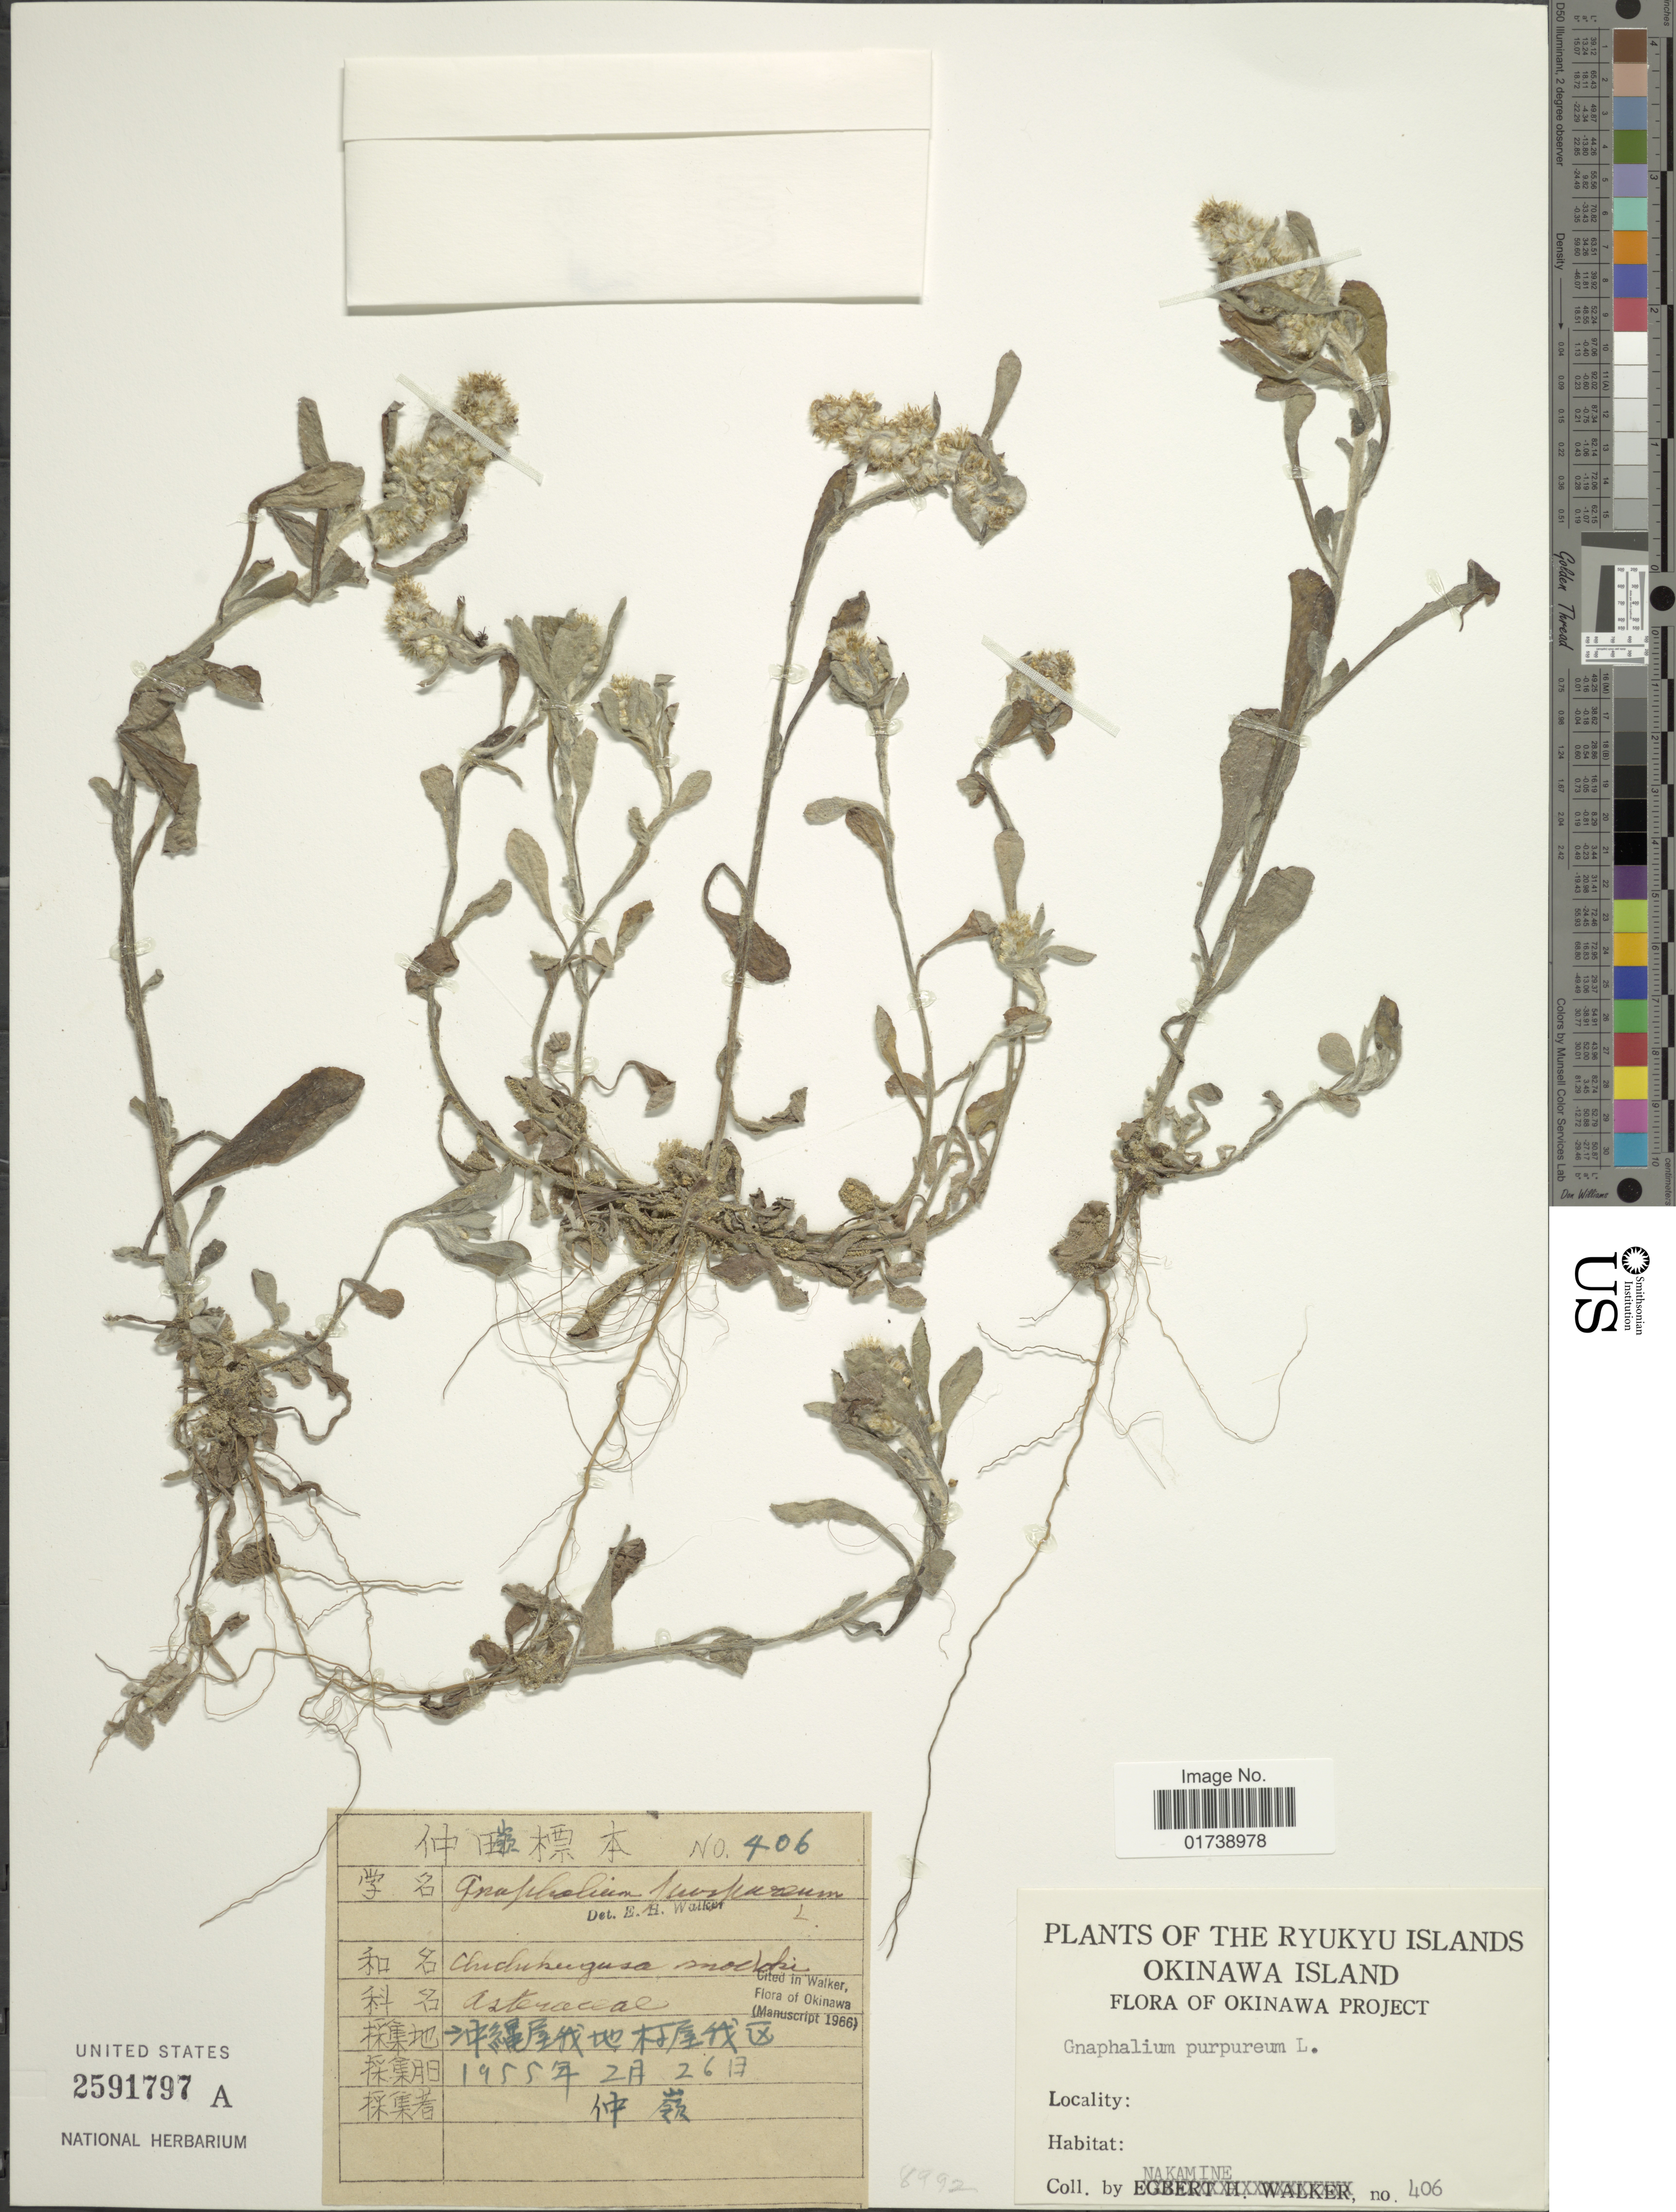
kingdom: Plantae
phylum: Tracheophyta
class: Magnoliopsida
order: Asterales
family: Asteraceae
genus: Gamochaeta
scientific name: Gamochaeta purpurea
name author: (L.) Cabrera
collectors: S. Nakamine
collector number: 406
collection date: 1955-02-26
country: Japan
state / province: Okinawa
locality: Okinawa Project. Ryukyu Islands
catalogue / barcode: US 2591797A